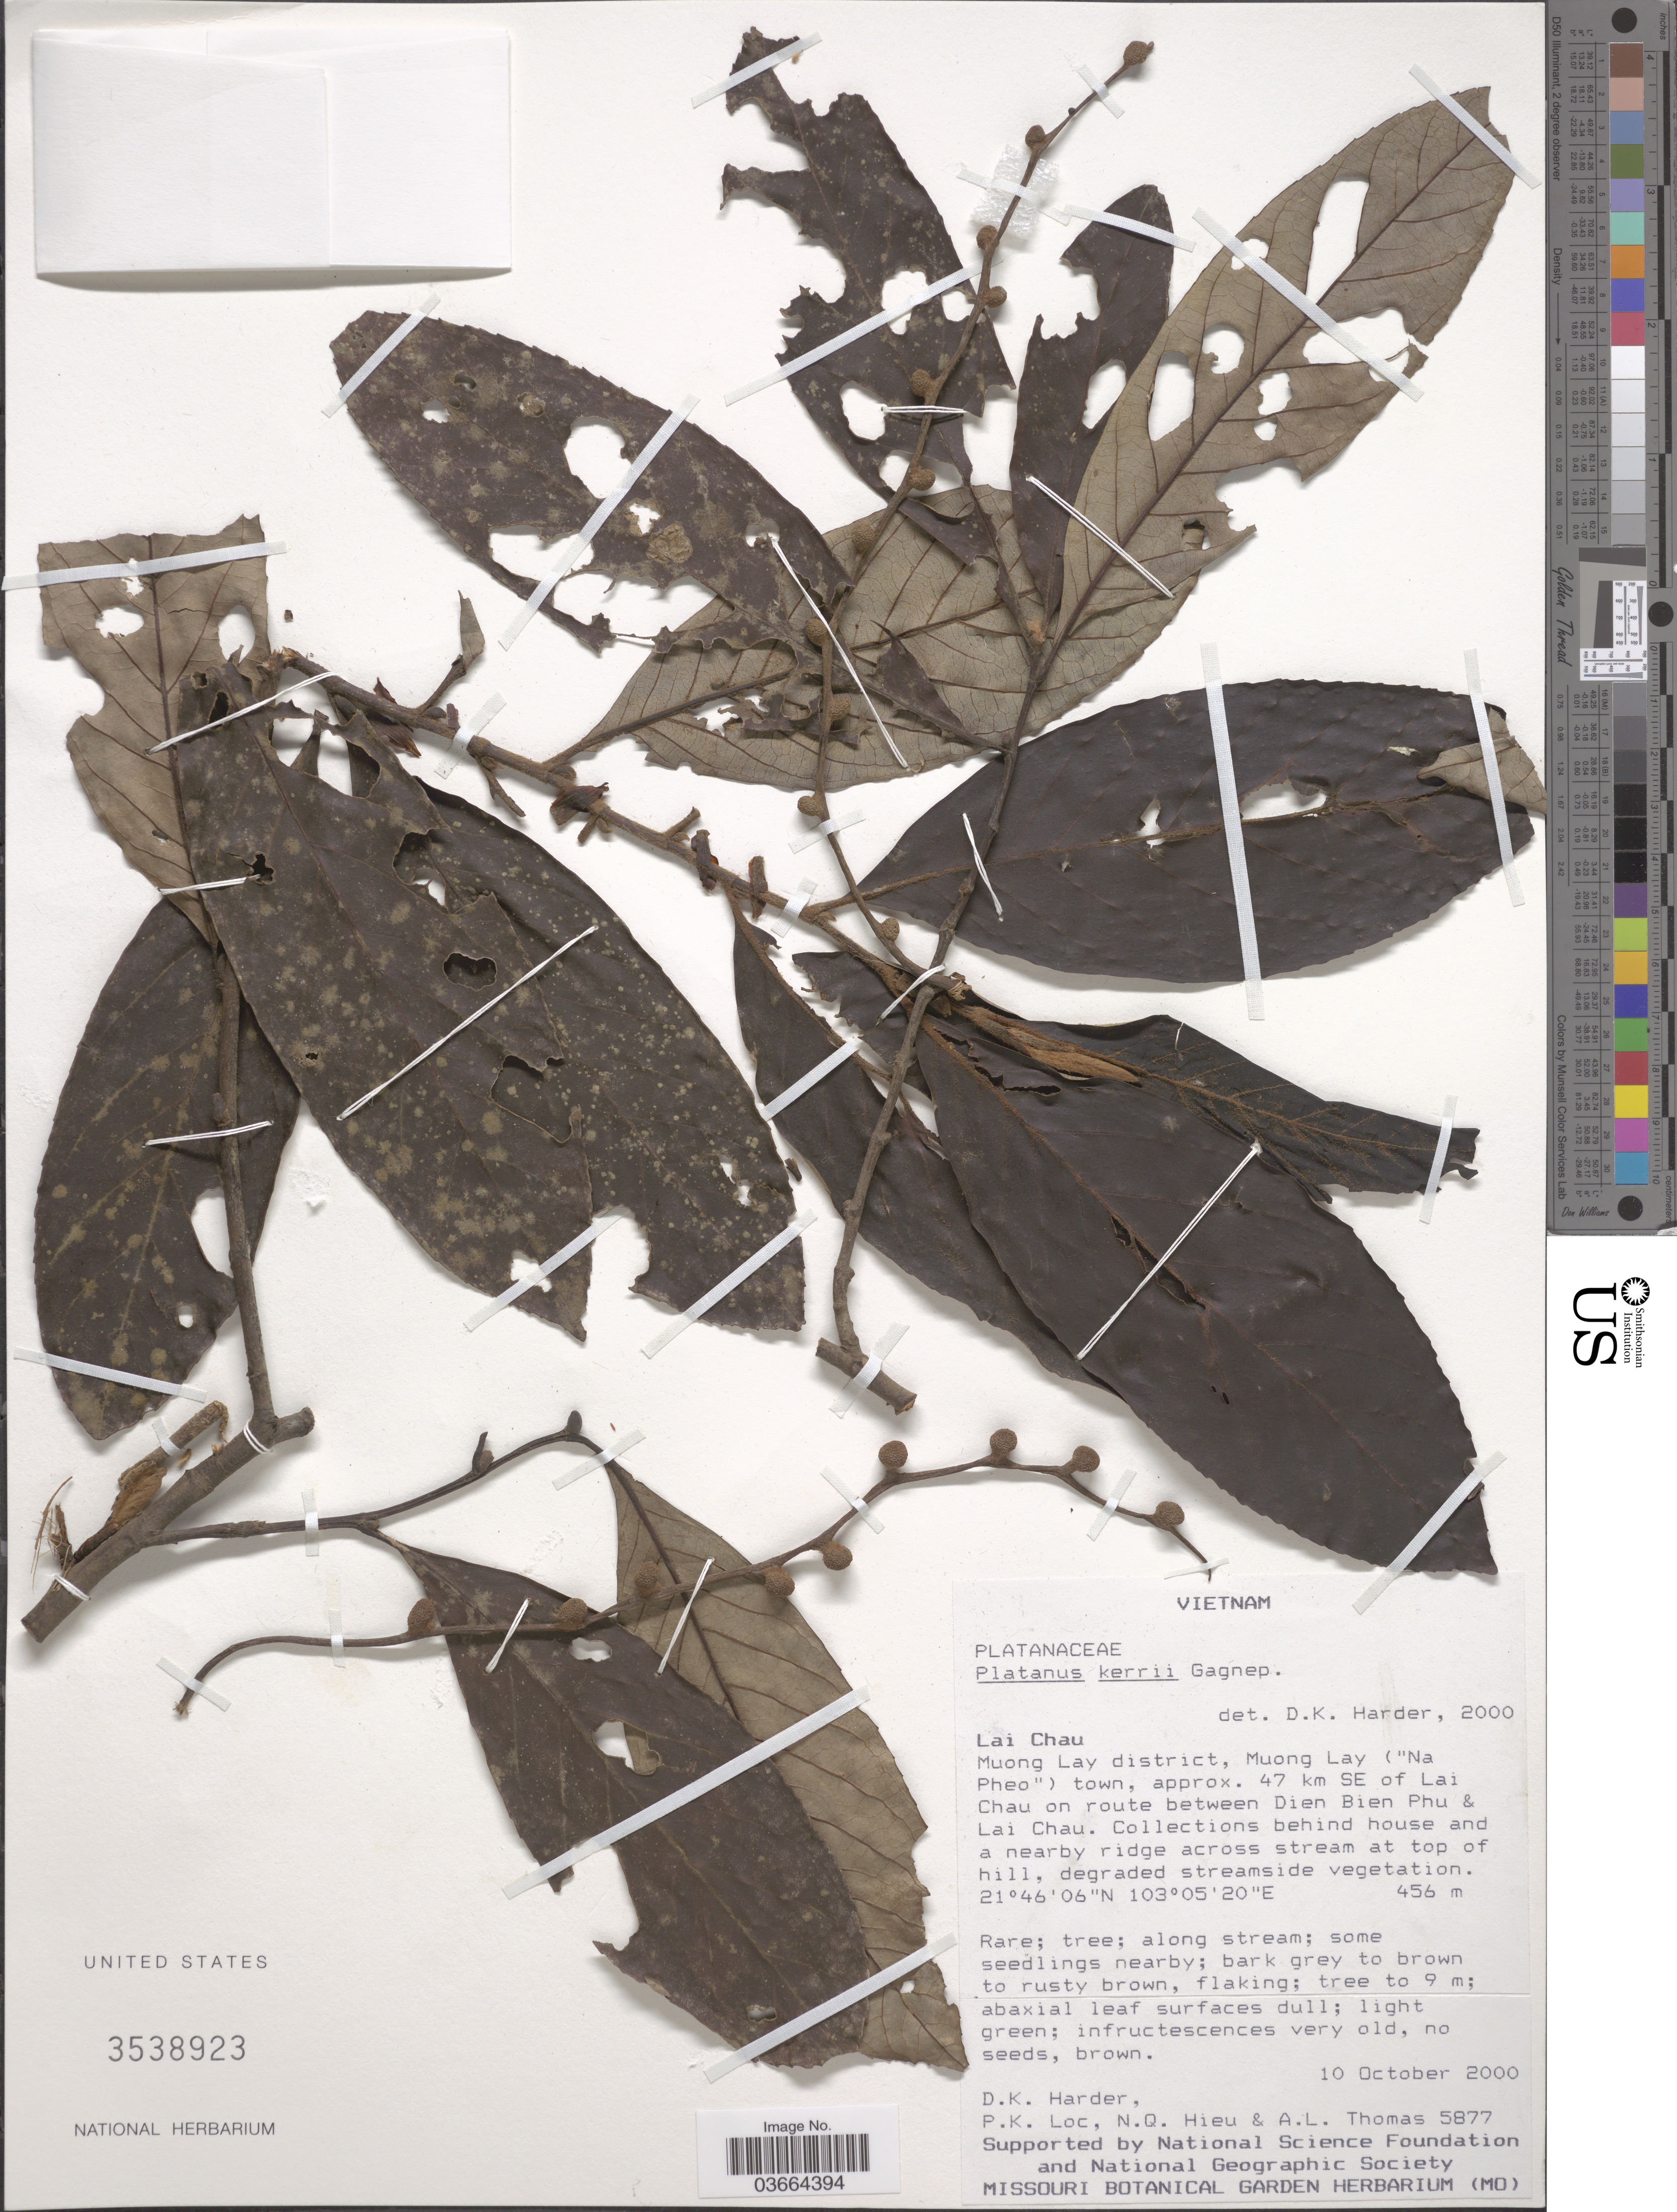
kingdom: Plantae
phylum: Tracheophyta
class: Magnoliopsida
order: Proteales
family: Platanaceae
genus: Platanus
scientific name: Platanus kerrii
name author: Gagnep.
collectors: D. Harder, P. K. Lôc, N. Hieu & A. Thomas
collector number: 5877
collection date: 2000-10-10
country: Vietnam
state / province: Lai Chau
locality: Muong Lay district, Muong Lay ('Na Pheo') town, approx. 47 km SE of Lai Chau on route between Dien Bien Phu & Lai Chau. Behind house and a nearby ridge across stream at top of hill.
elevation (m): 456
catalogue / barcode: US 3538923